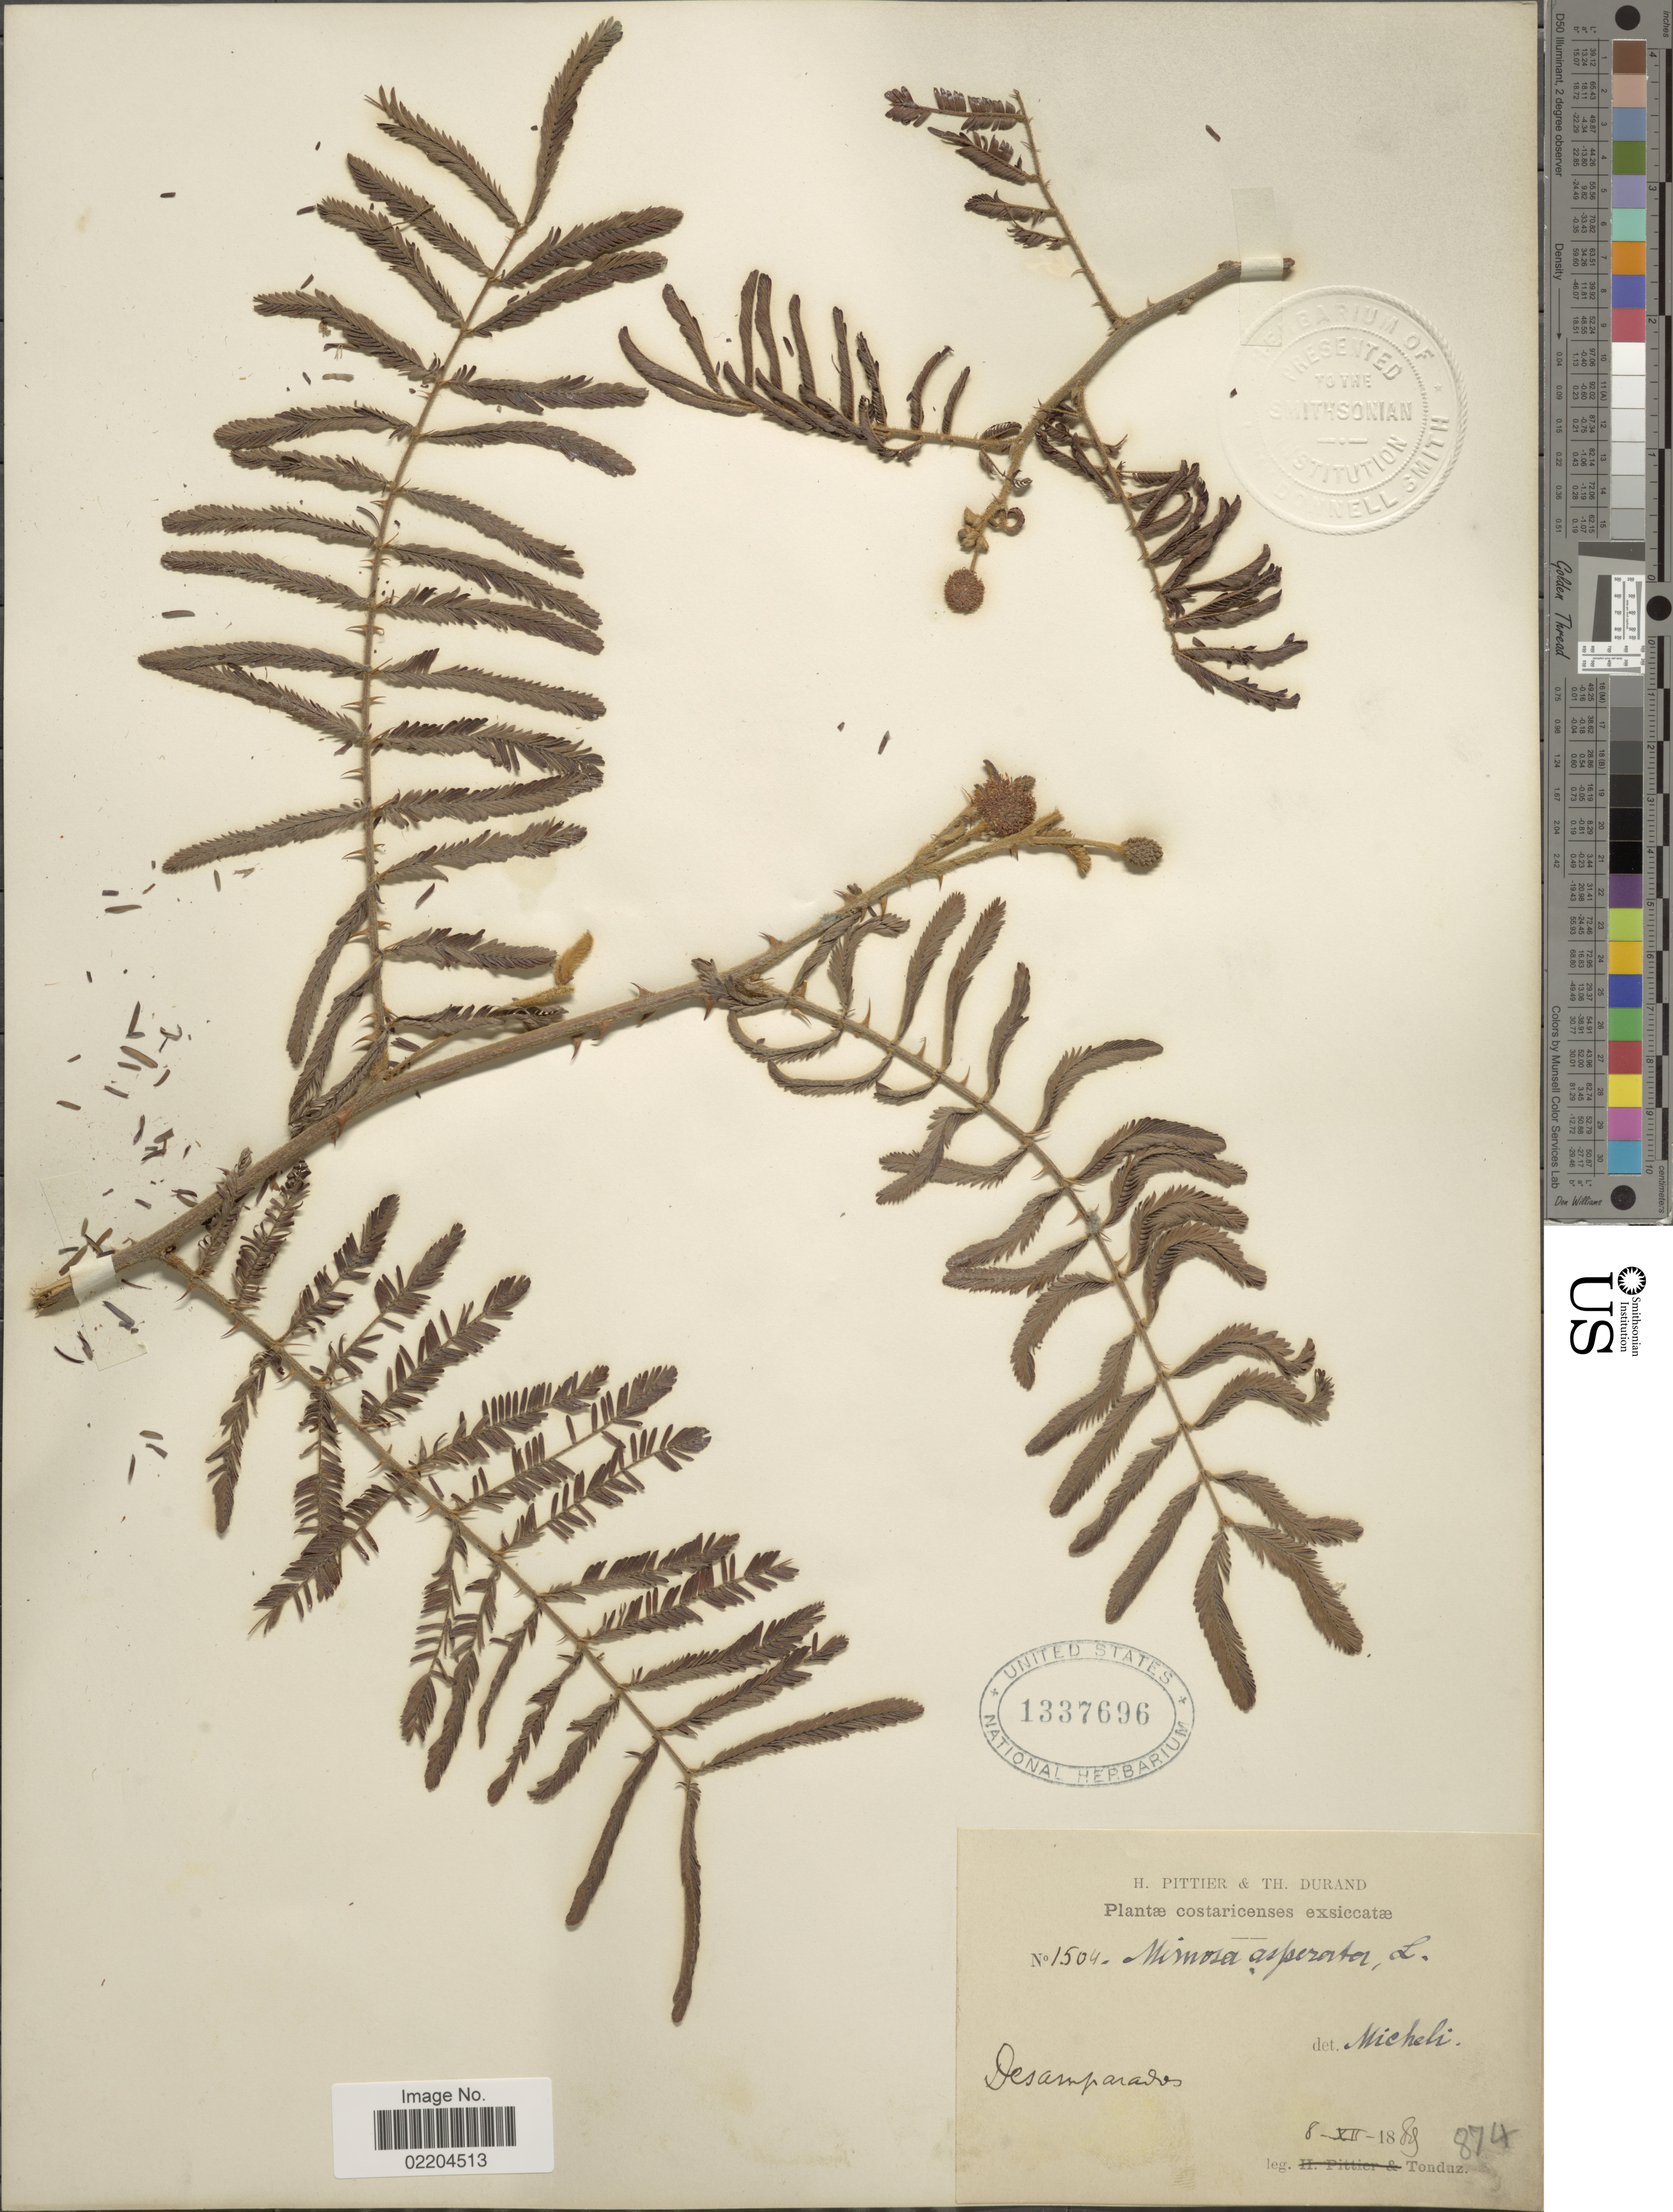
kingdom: Plantae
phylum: Tracheophyta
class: Magnoliopsida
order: Fabales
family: Fabaceae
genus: Mimosa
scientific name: Mimosa pigra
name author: L.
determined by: Strong, Mark T., (BOT), Smithsonian Institution - National Museum of Natural History (UNITED STATES)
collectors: A. Tonduz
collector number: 1504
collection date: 1889-12-08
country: Costa Rica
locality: Costaricenses, Desamparados.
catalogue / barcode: US 1337696